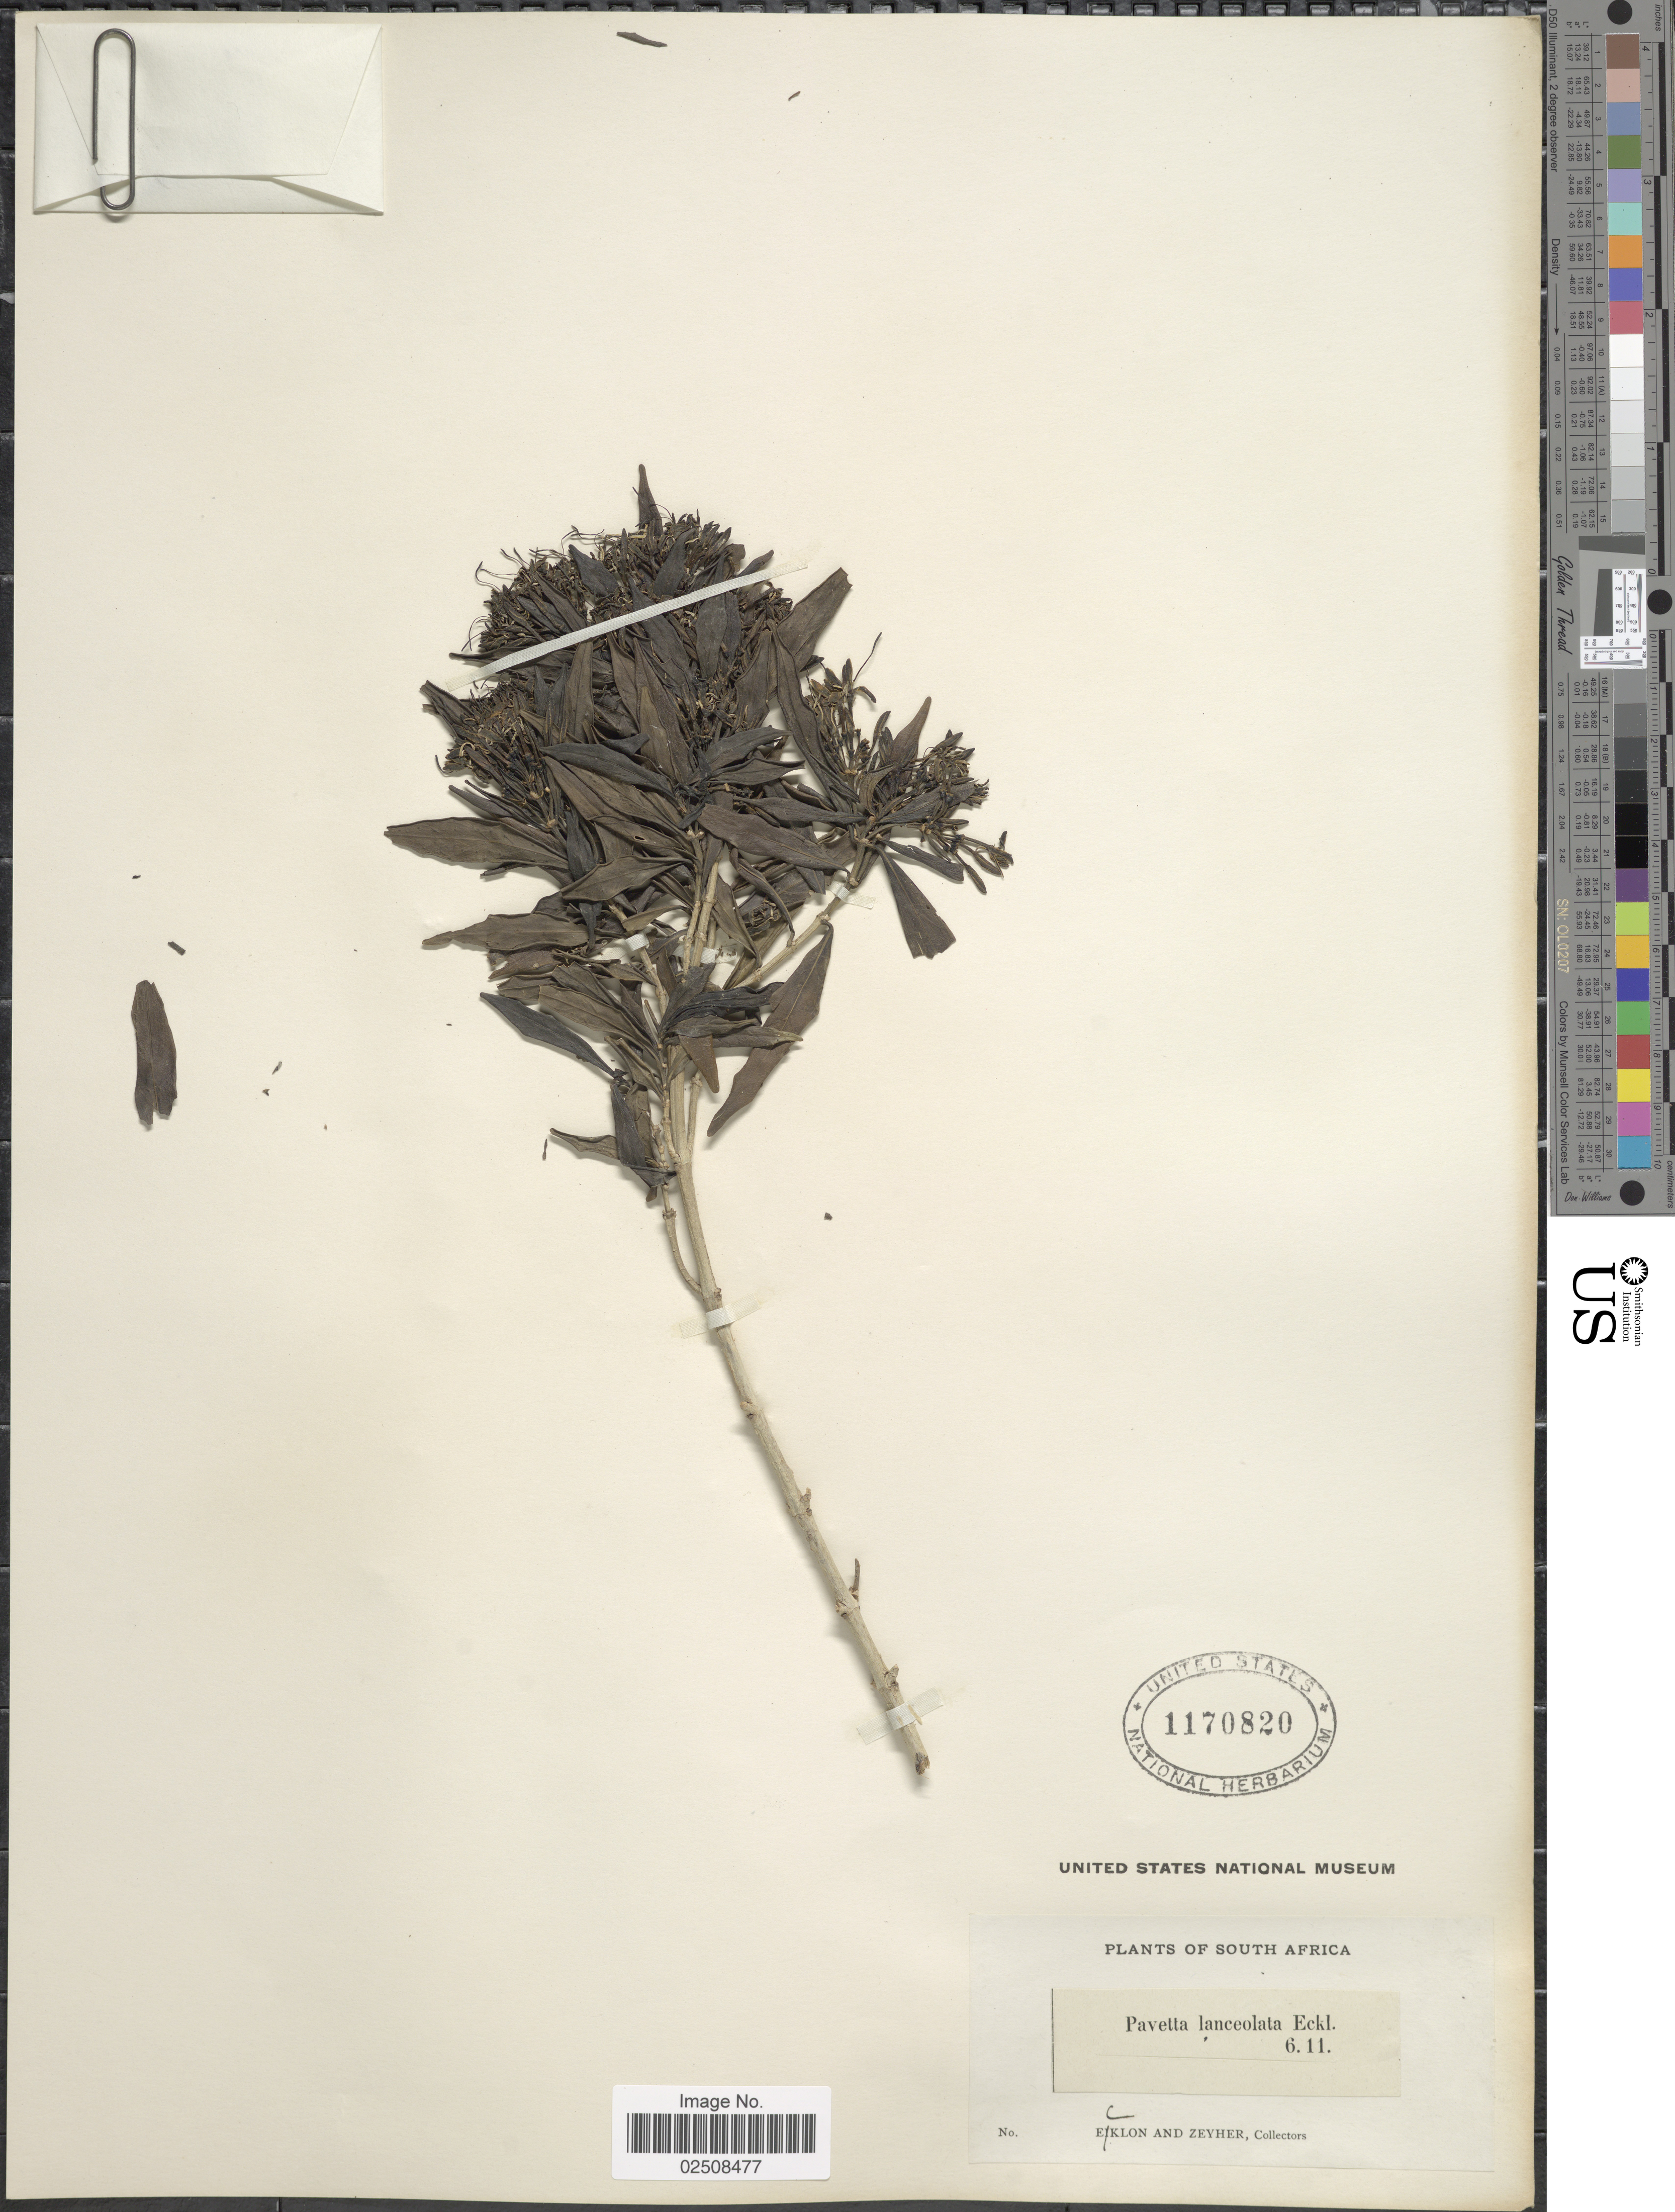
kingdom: Plantae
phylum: Tracheophyta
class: Magnoliopsida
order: Gentianales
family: Rubiaceae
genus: Pavetta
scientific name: Pavetta lanceolata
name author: Eckl.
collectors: -. Ecklon & -. Zeyher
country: South Africa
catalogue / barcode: US 1170820